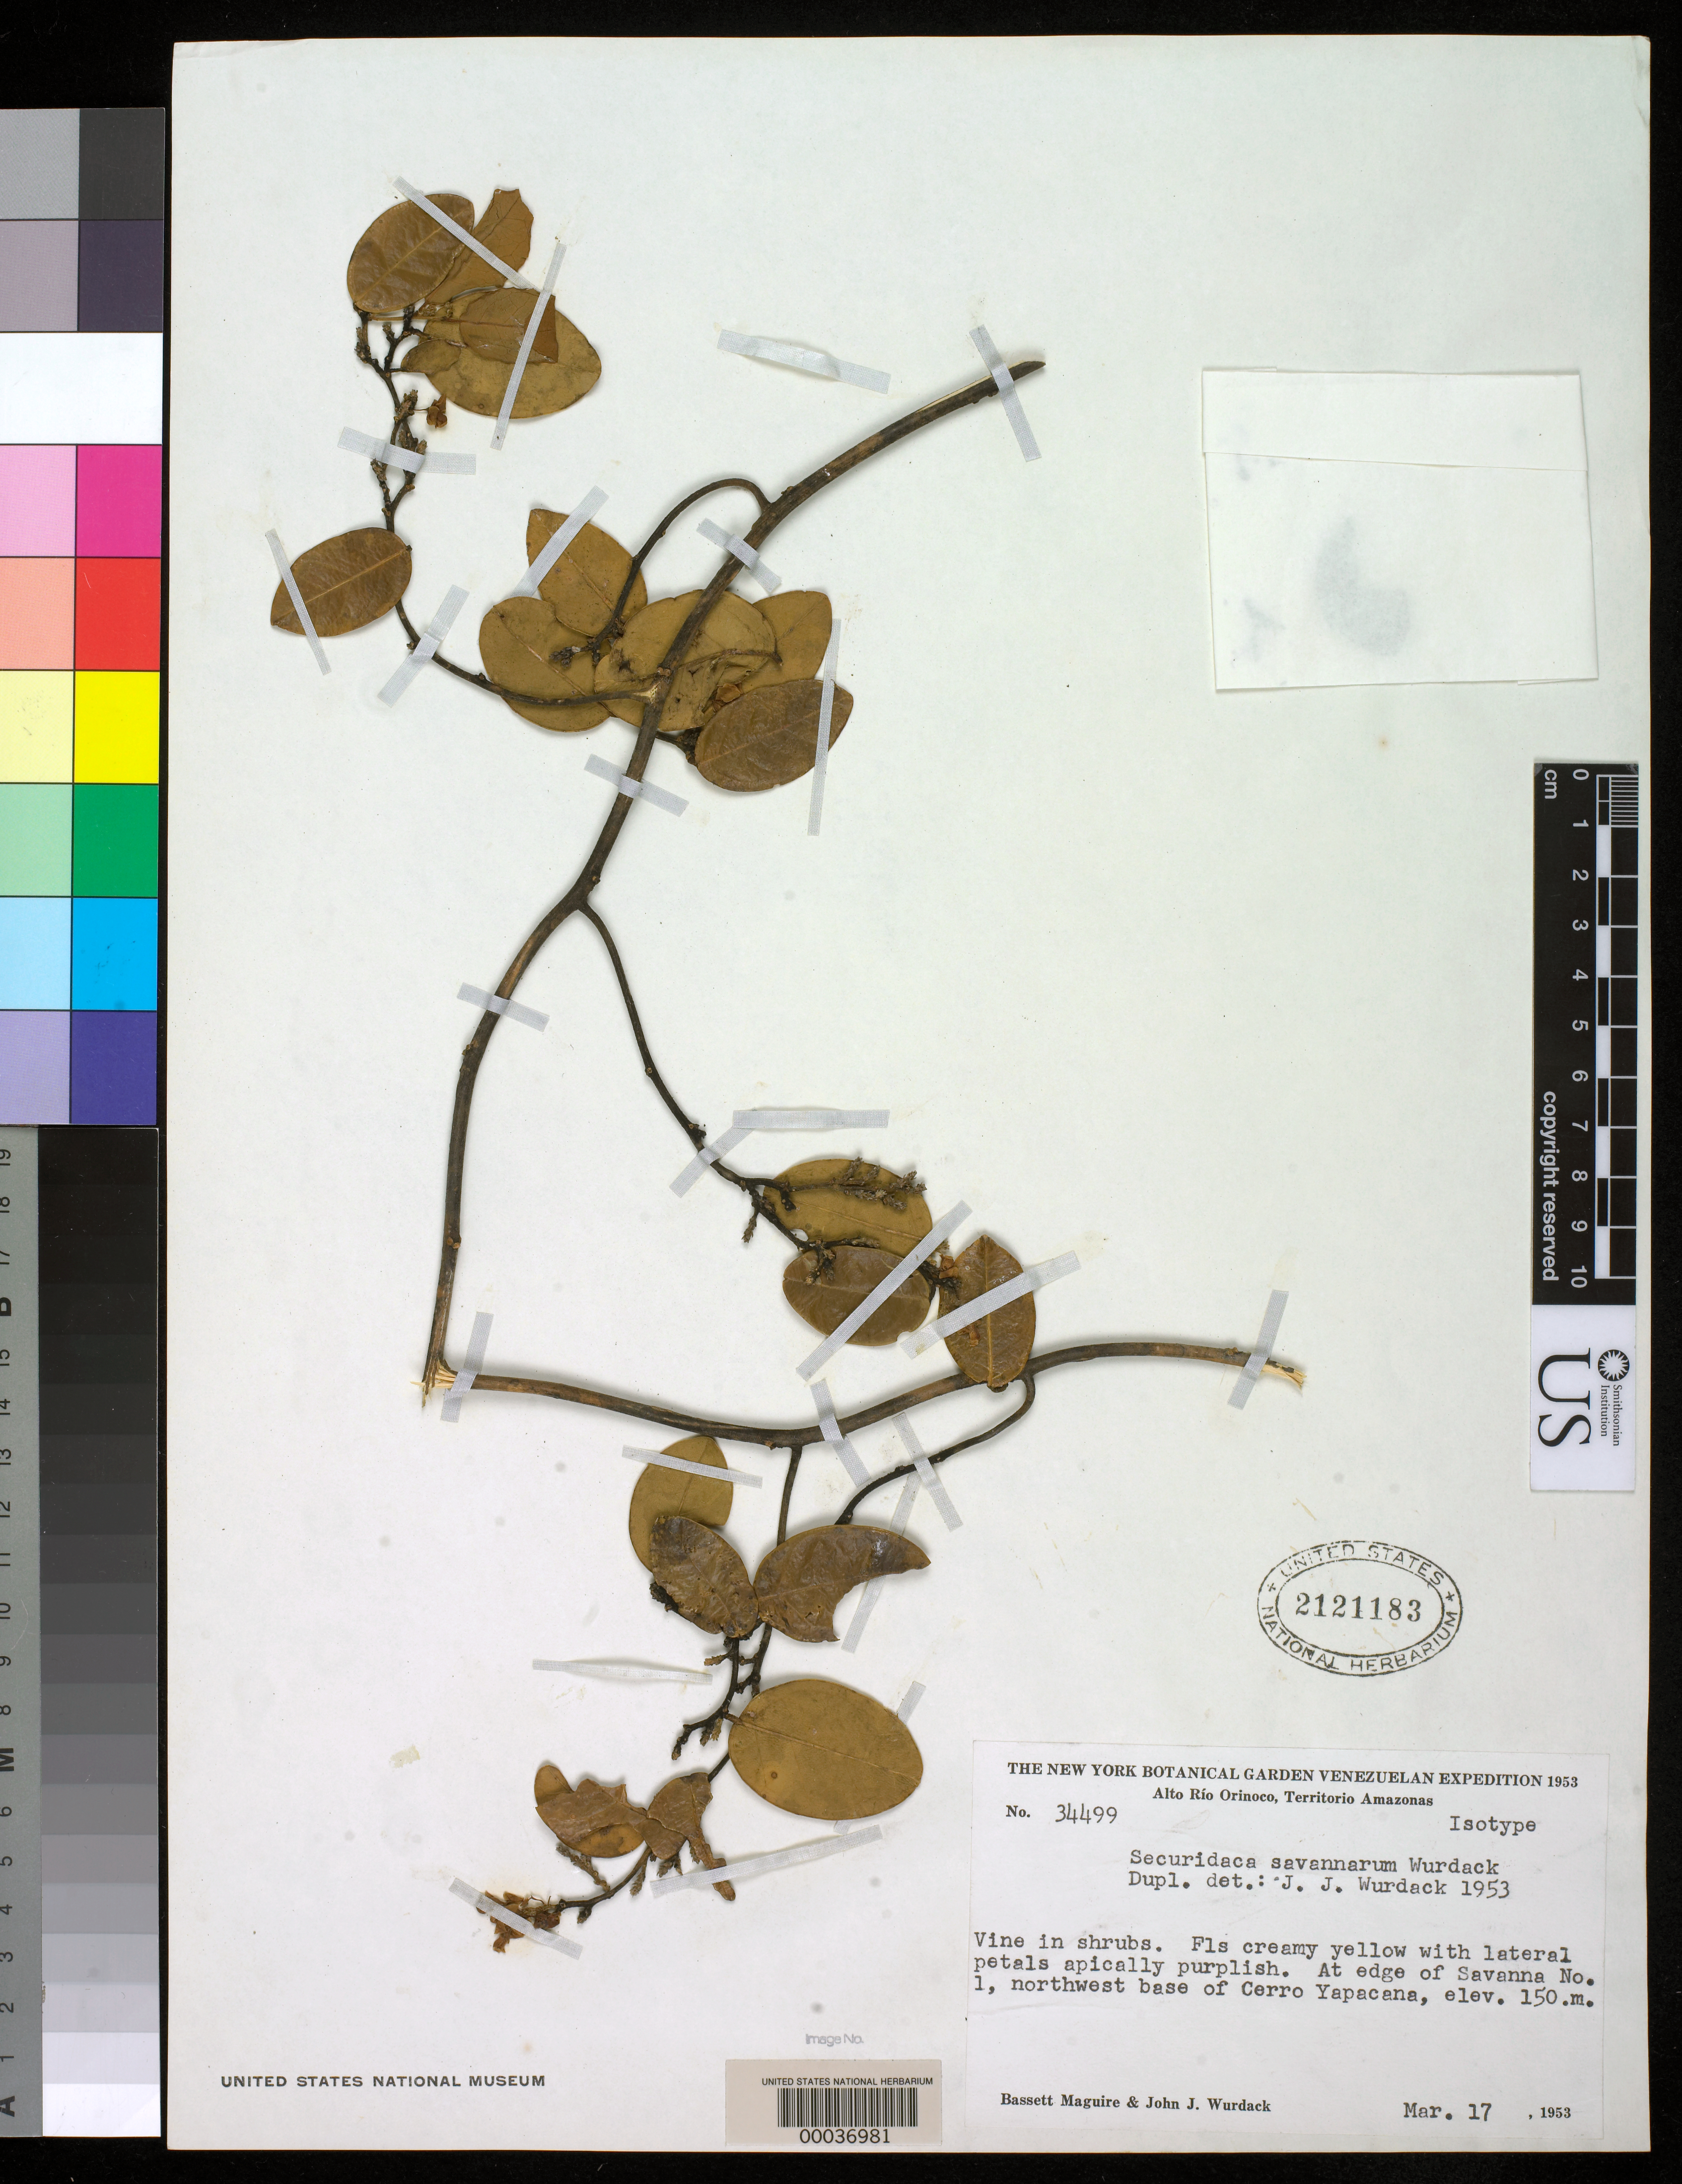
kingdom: Plantae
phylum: Tracheophyta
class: Magnoliopsida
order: Fabales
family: Polygalaceae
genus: Securidaca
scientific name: Securidaca savannarum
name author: Wurdack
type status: Isotype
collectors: B. Maguire & J. J. Wurdack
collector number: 34499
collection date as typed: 17 Mar 1953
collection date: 1953-03-17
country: Venezuela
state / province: Amazonas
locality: Edge of Savannano. 1, northwest base of Cerro Yapacana.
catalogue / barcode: US 2121183